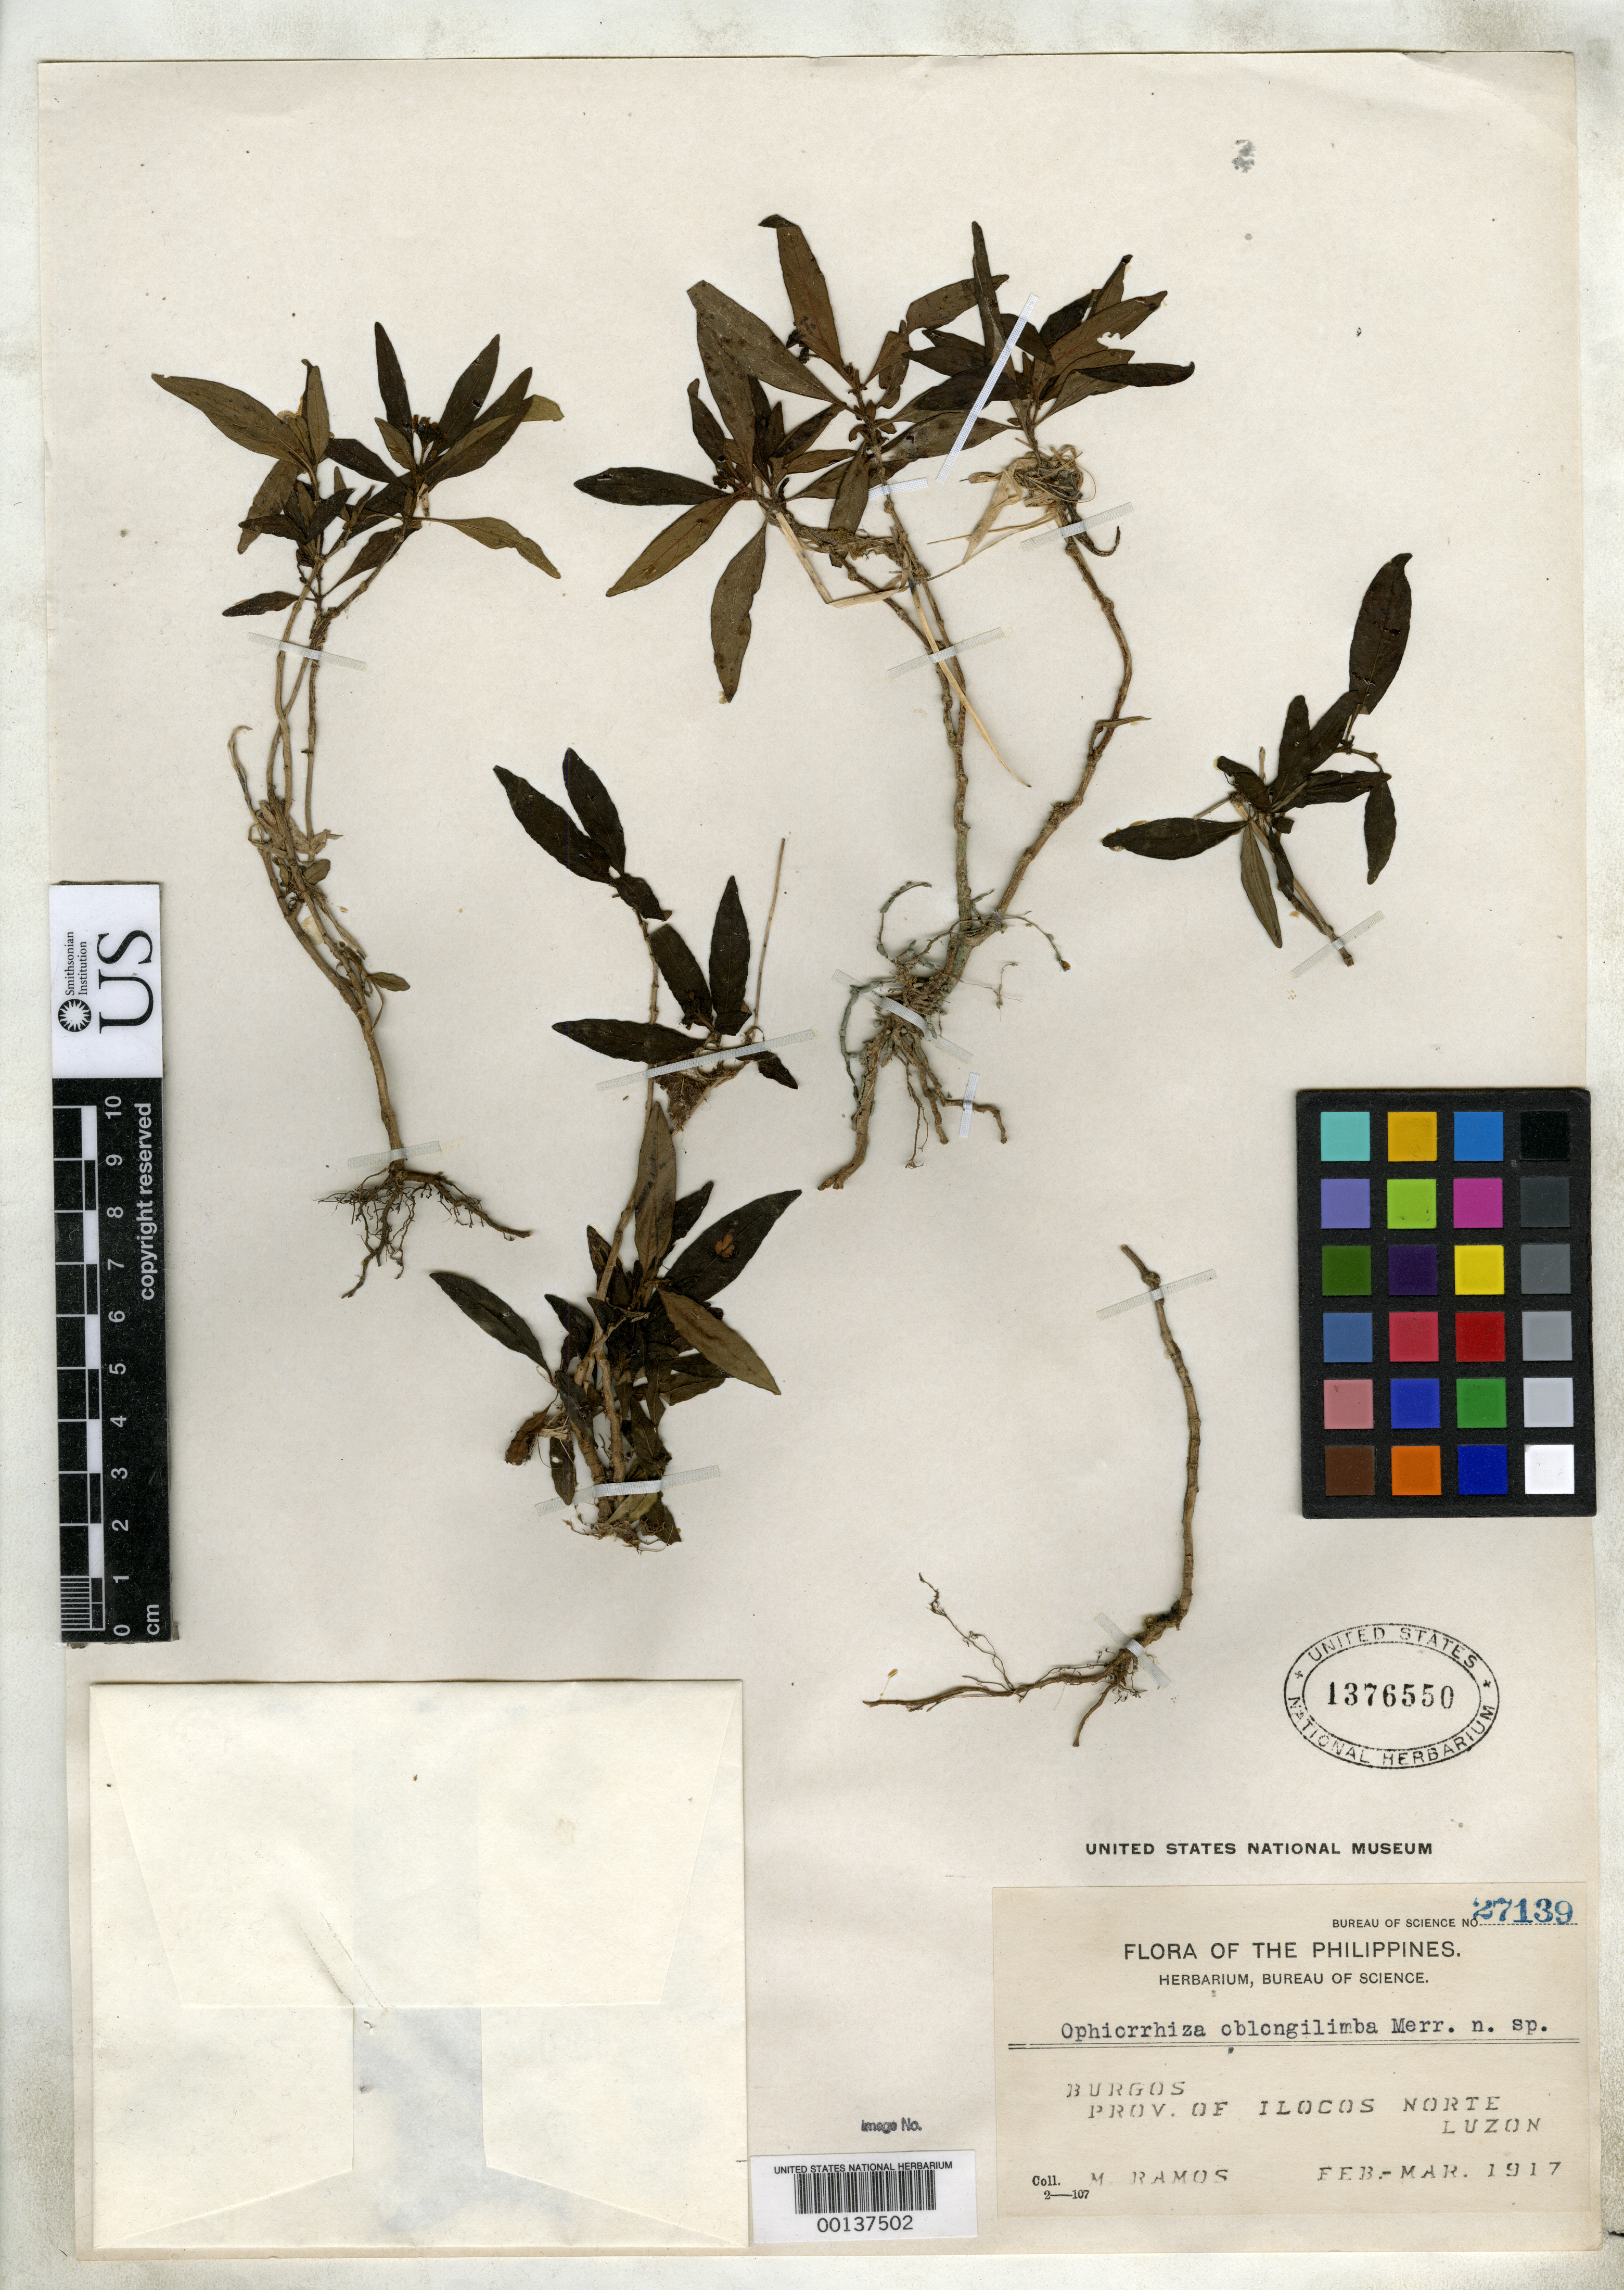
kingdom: Plantae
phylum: Tracheophyta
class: Magnoliopsida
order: Gentianales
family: Rubiaceae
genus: Ophiorrhiza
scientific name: Ophiorrhiza oblongilimba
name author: Merr.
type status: Isotype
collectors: M. Ramos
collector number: Bur. Sci. 27139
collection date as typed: Feb 1917 to -- Mar 1917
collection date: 1917-02/1917-03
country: Philippines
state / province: Ilocos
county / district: Ilocos Norte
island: Luzon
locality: Burgos.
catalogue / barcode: US 1376550